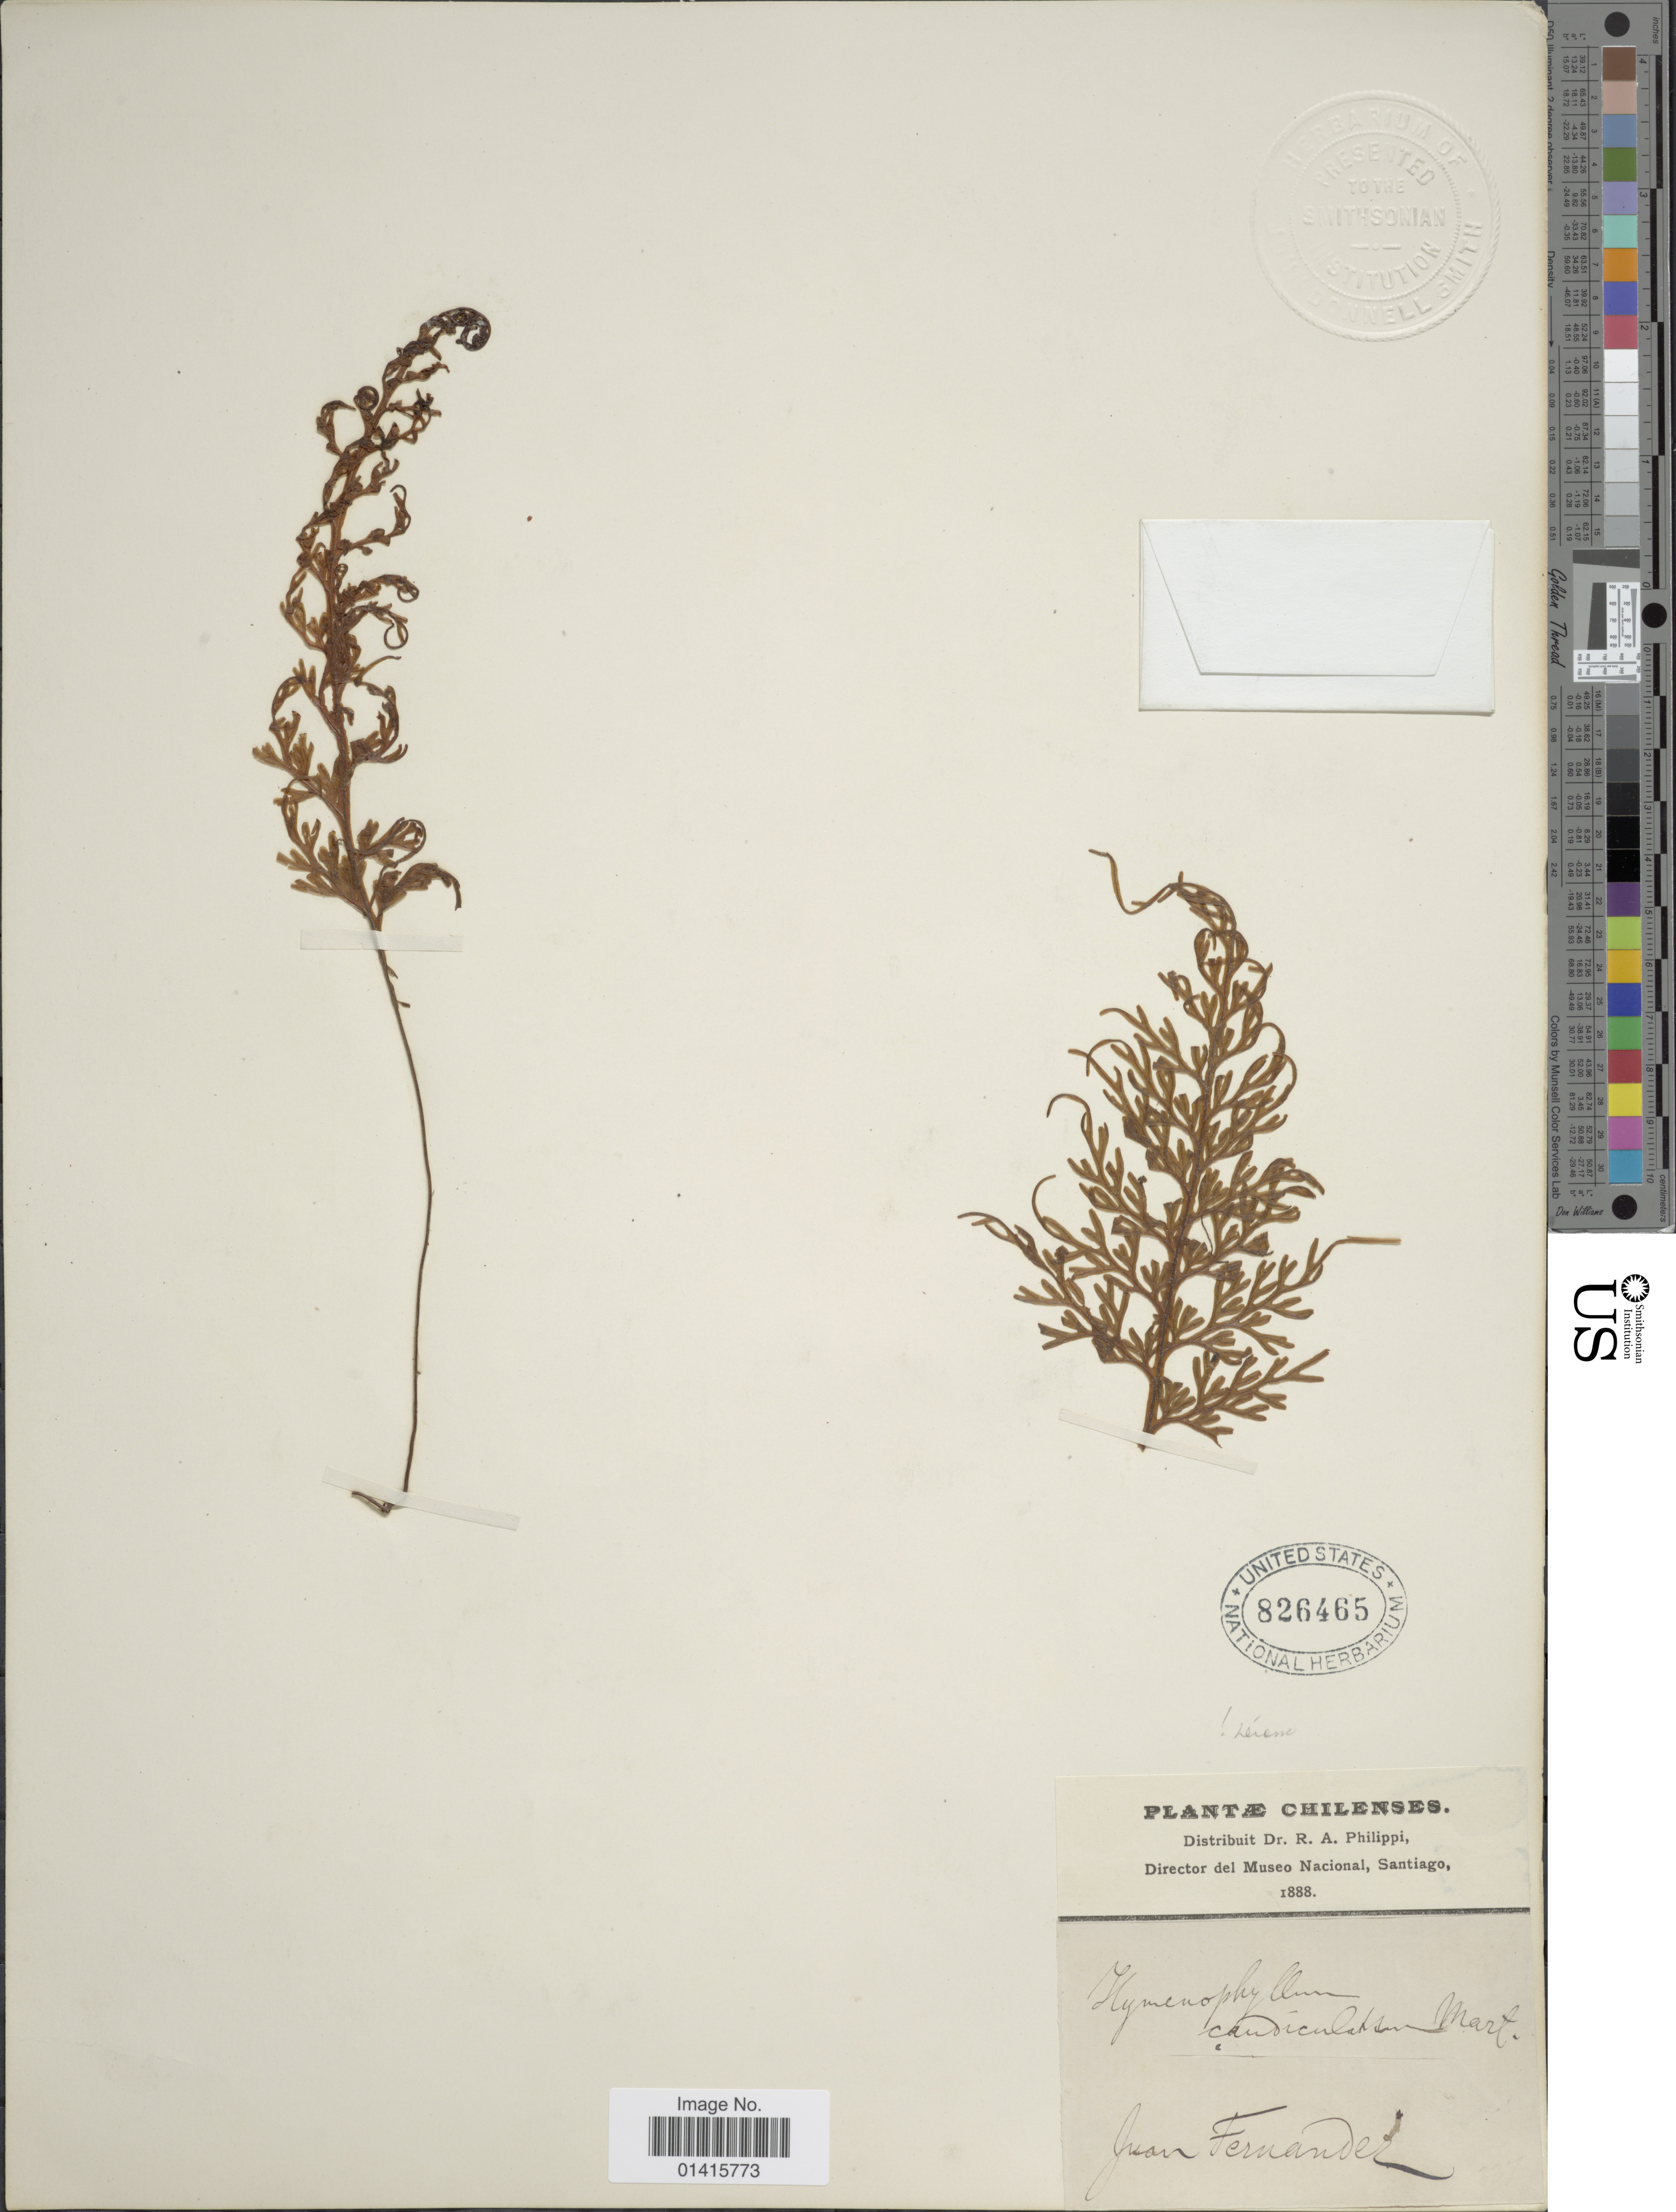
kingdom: Plantae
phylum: Tracheophyta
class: Polypodiopsida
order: Hymenophyllales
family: Hymenophyllaceae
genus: Hymenophyllum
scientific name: Hymenophyllum caudiculatum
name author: Mart.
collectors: R. A. Philippi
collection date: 1888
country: Chile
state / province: Valparaíso (V)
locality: Juan Fernandez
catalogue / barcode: US 826465